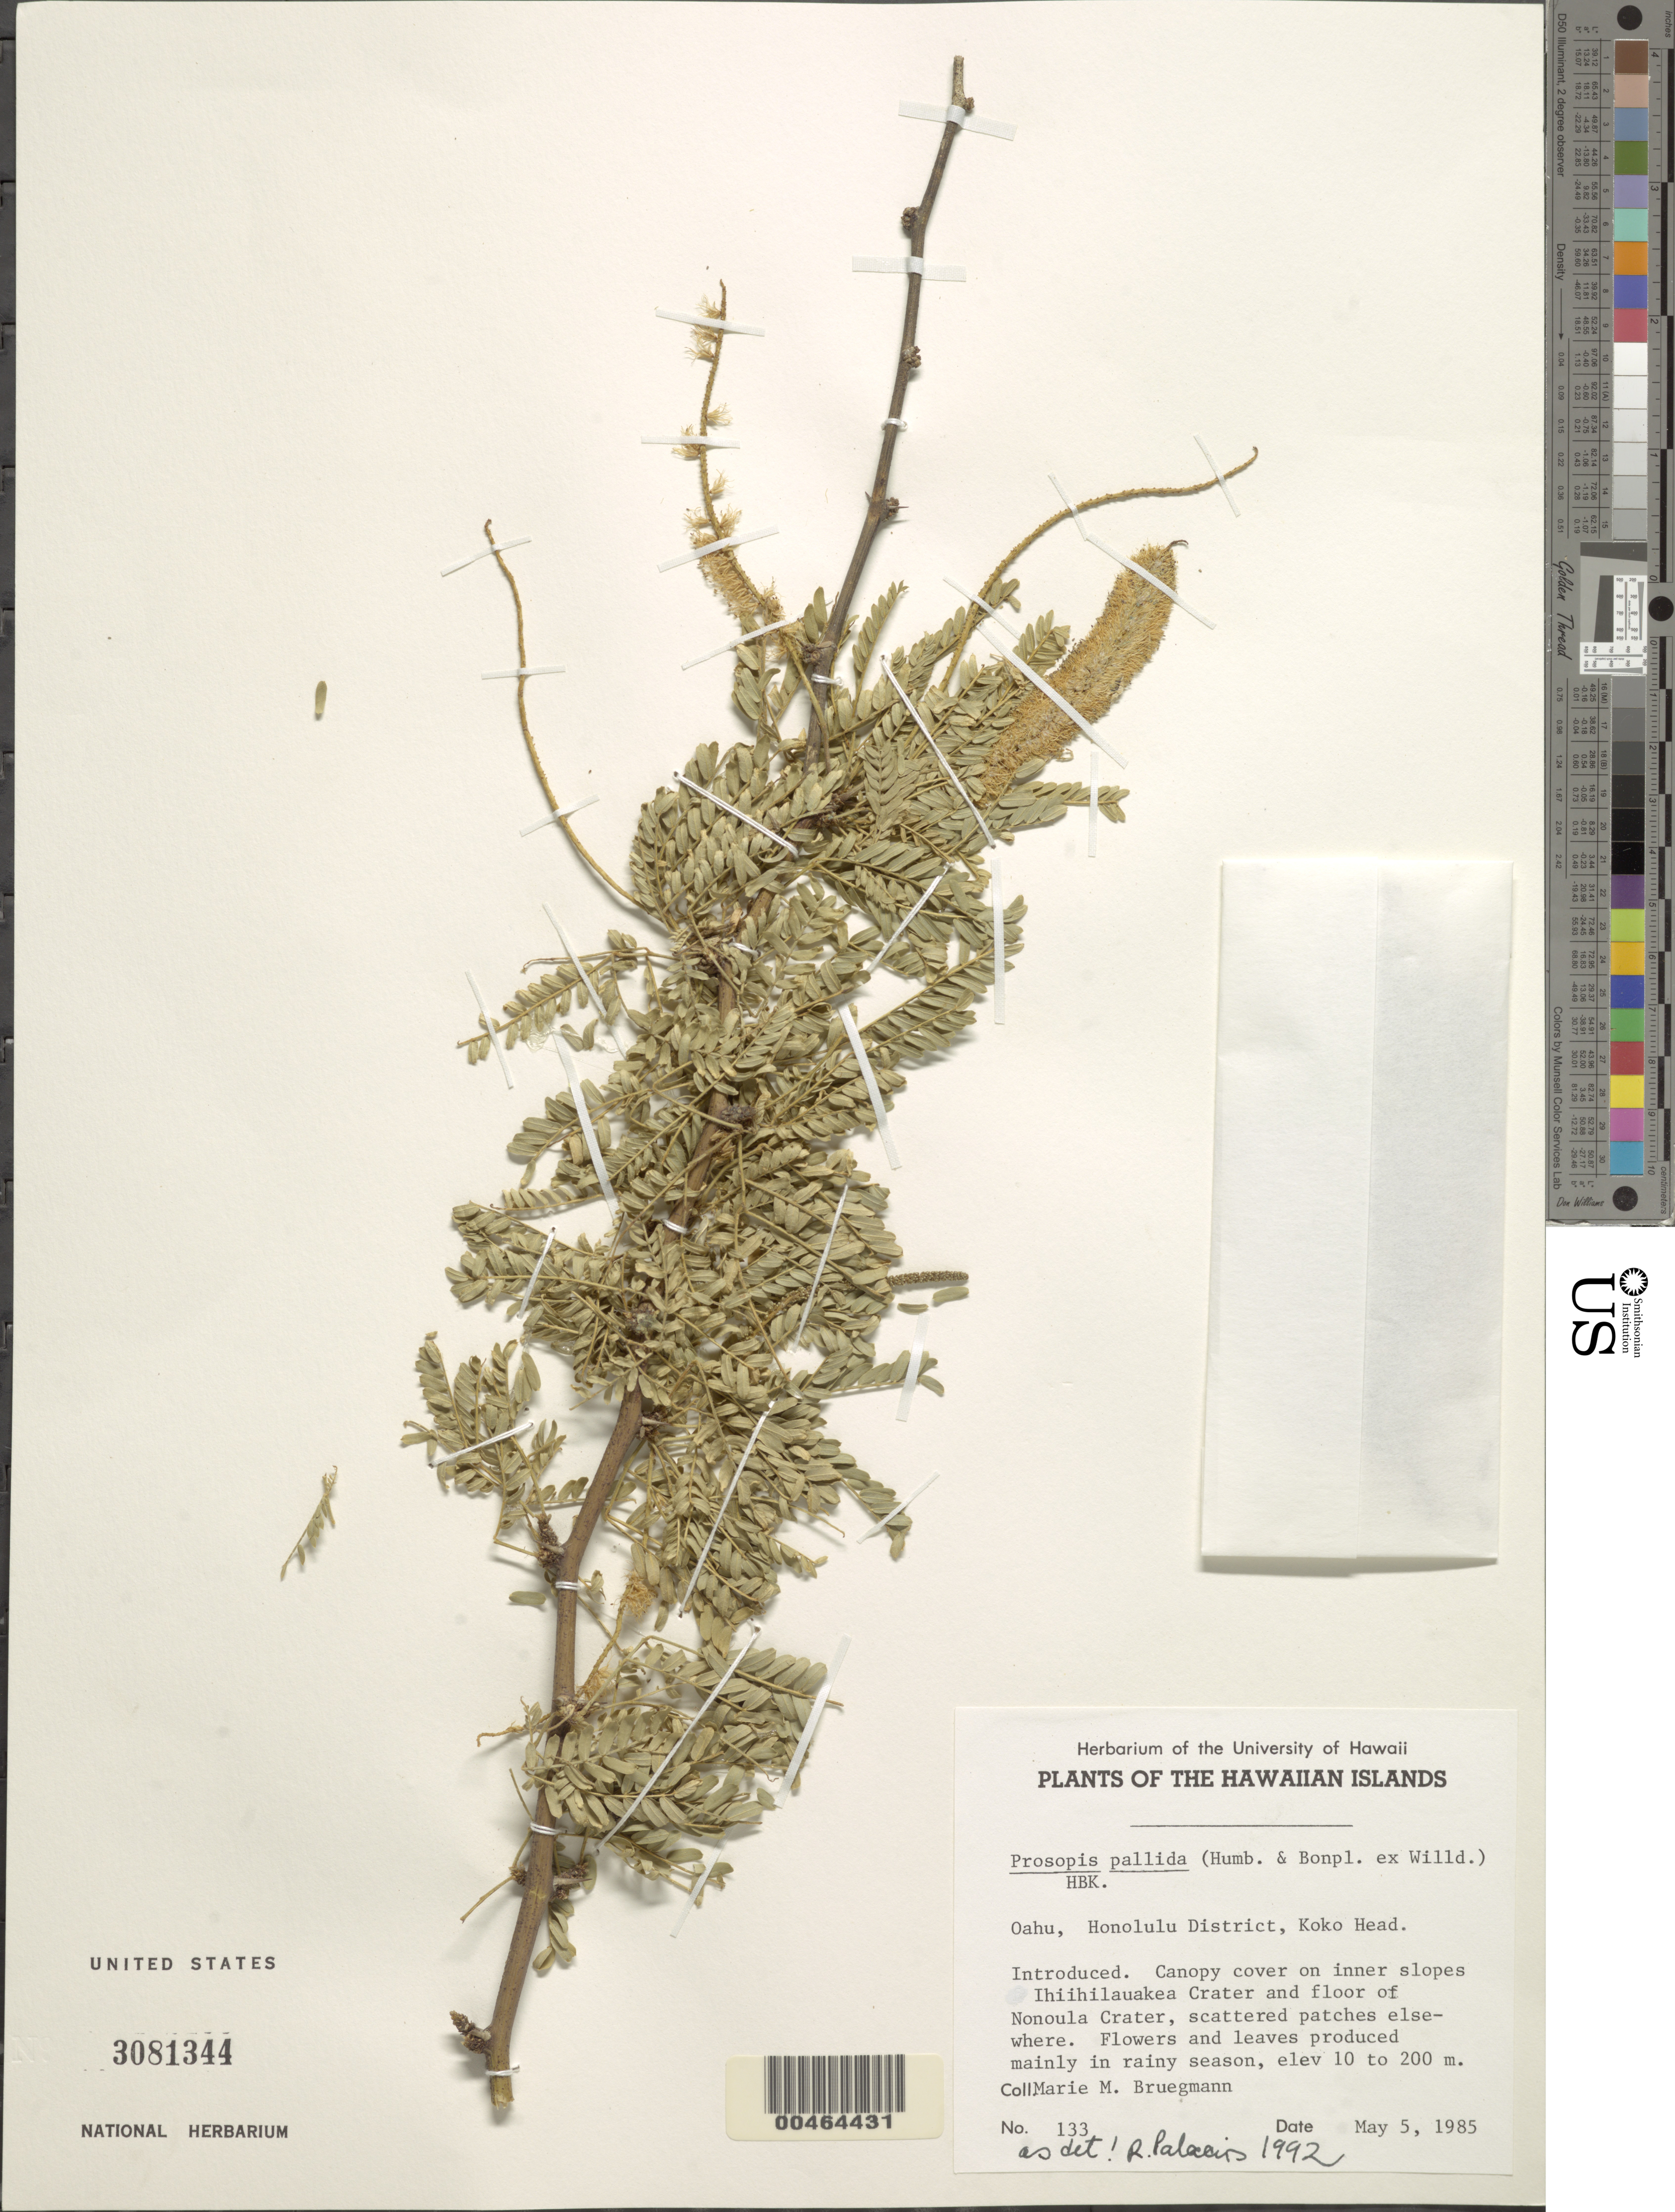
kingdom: Plantae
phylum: Tracheophyta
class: Magnoliopsida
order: Fabales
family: Fabaceae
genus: Neltuma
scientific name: Neltuma pallida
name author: (Humb. & Bonpl. ex Willd.) C. E. Hughes & G.P. Lewis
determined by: Wagner, W. L., (BOT), Smithsonian Institution - National Museum of Natural History (UNITED STATES)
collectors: M. Bruegmann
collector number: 133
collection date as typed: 5 May 1985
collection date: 1985-05-05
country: United States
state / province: Hawaii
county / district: Honolulu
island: Oahu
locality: Honolulu District, Koko Head. On inner slopes Ihiihilauakea Crater and floor of Nonoula Crater.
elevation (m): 10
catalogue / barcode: US 3081344